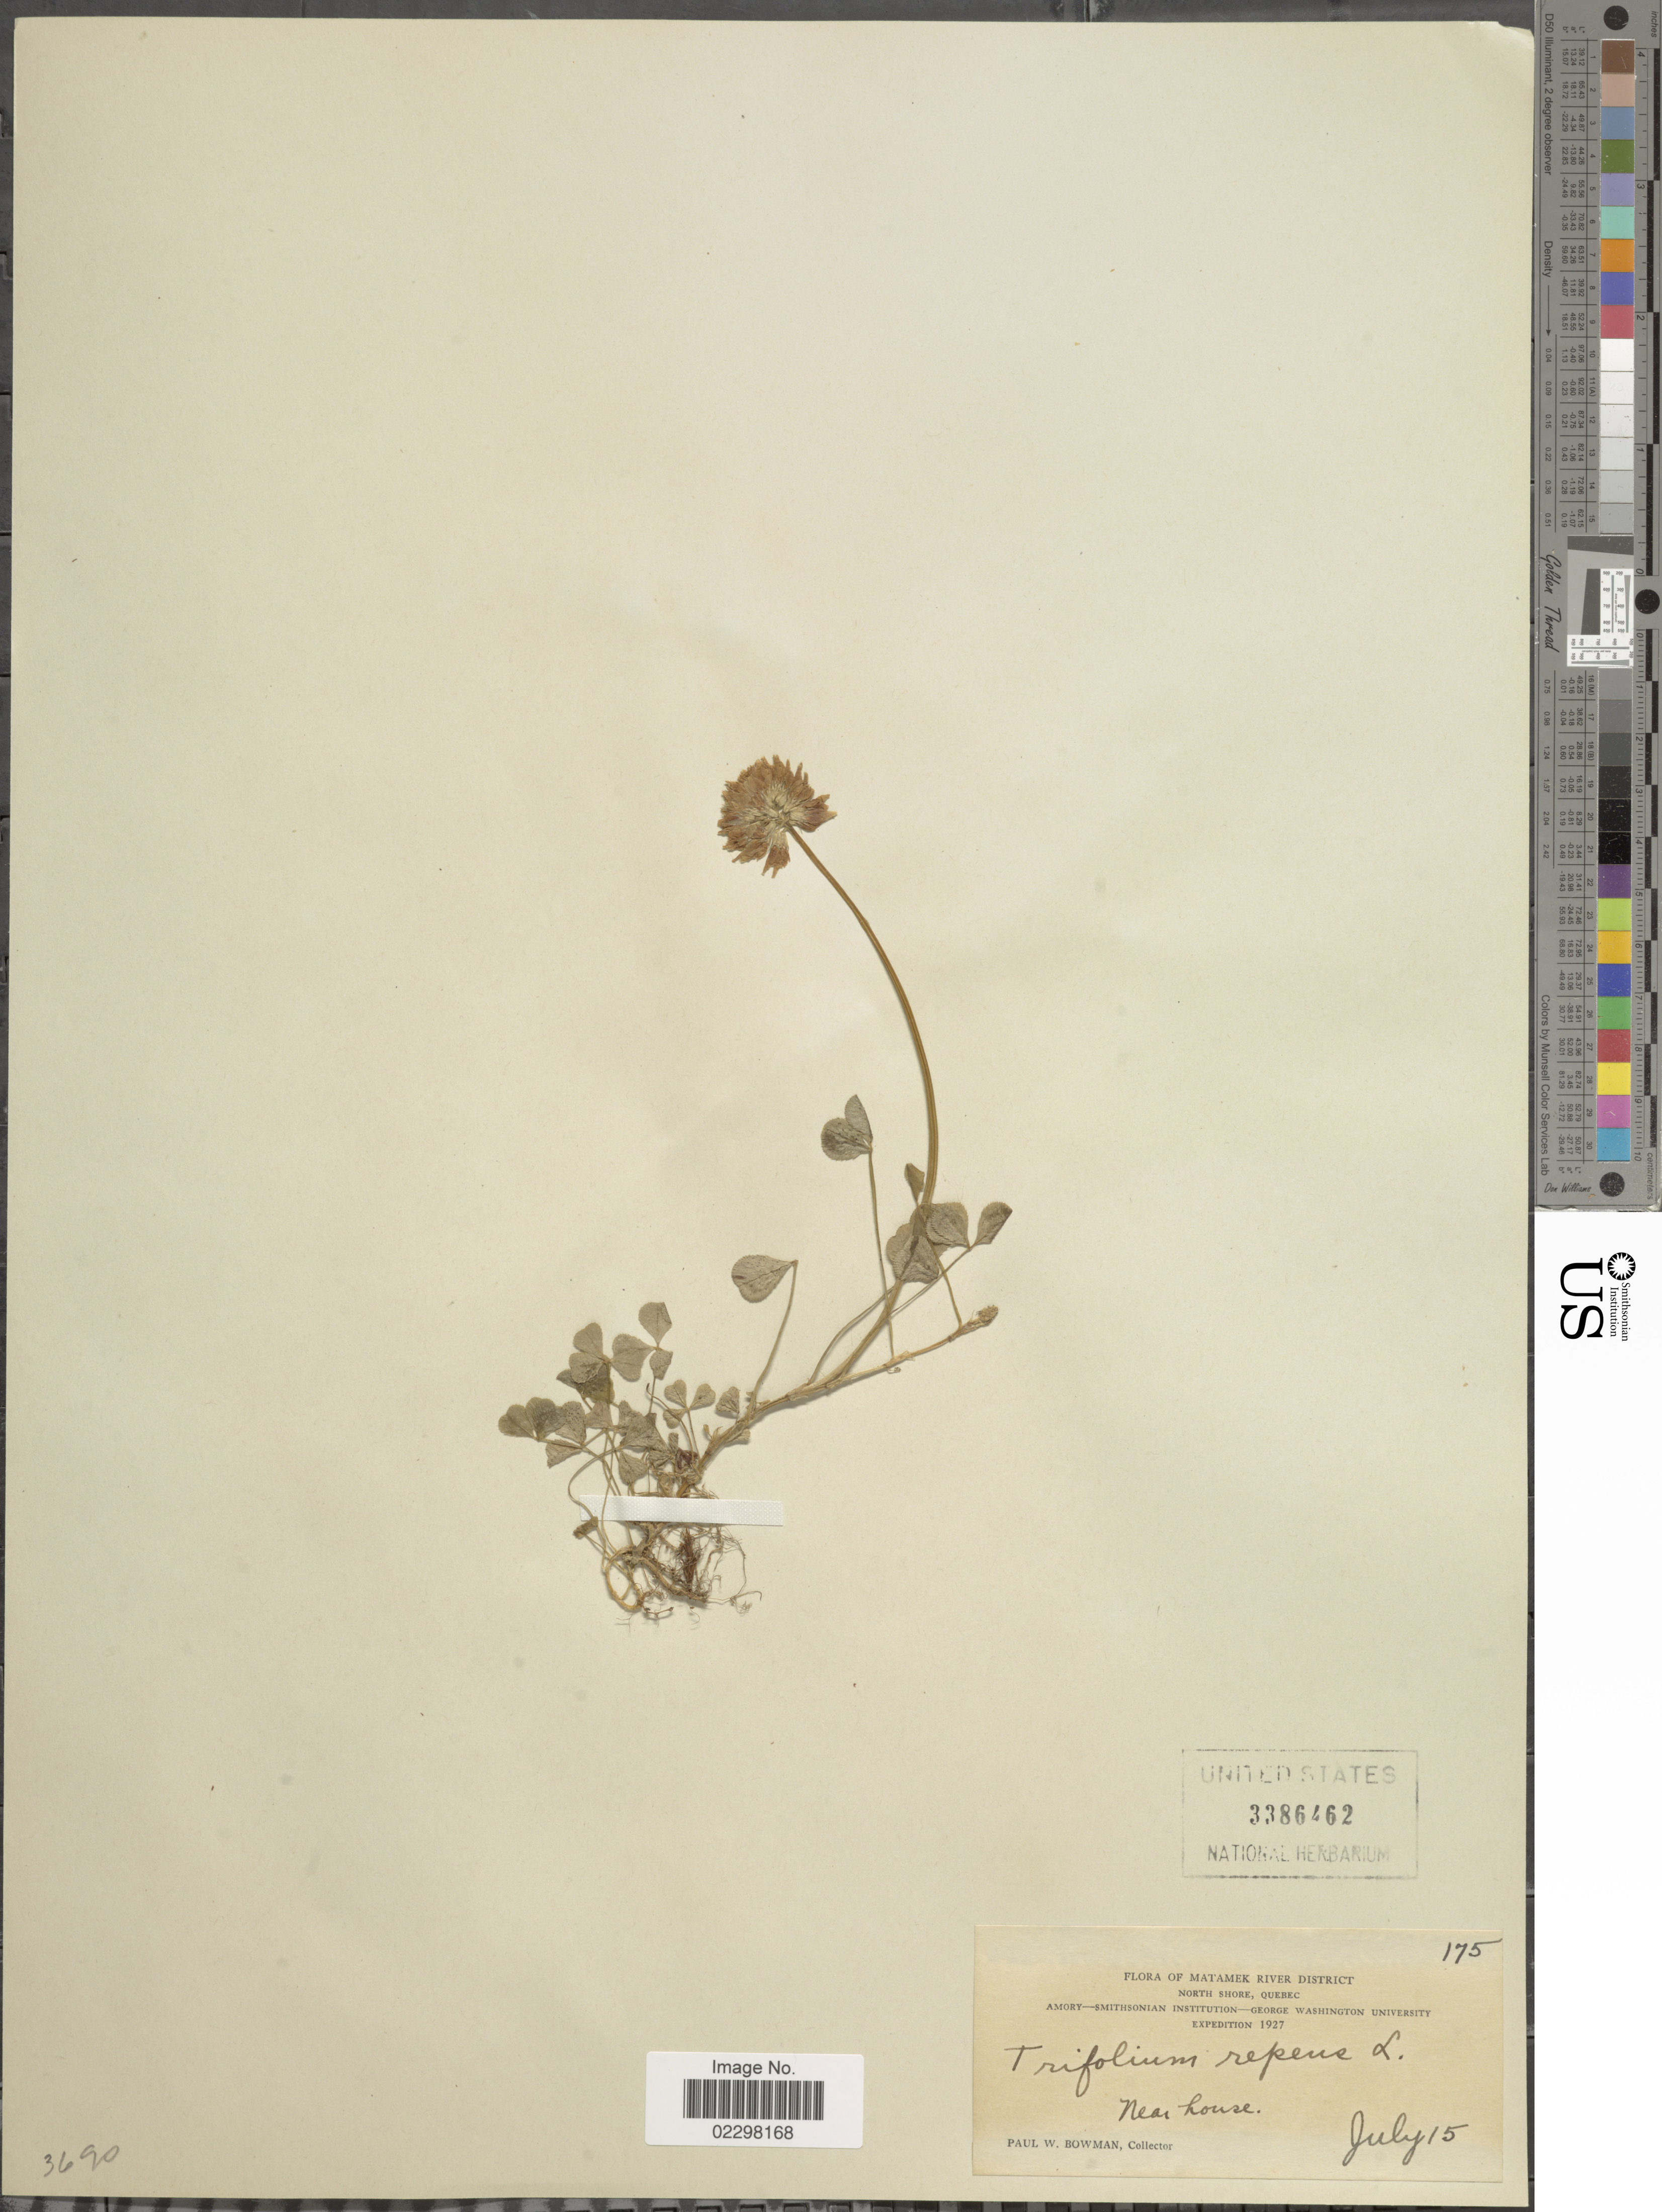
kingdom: Plantae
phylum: Tracheophyta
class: Magnoliopsida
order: Fabales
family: Fabaceae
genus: Trifolium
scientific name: Trifolium repens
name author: L.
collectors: P. Bowman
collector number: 175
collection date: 1927-07-15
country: Canada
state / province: Quebec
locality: Matamek River District, North Shore, near house.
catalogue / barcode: US 3386462